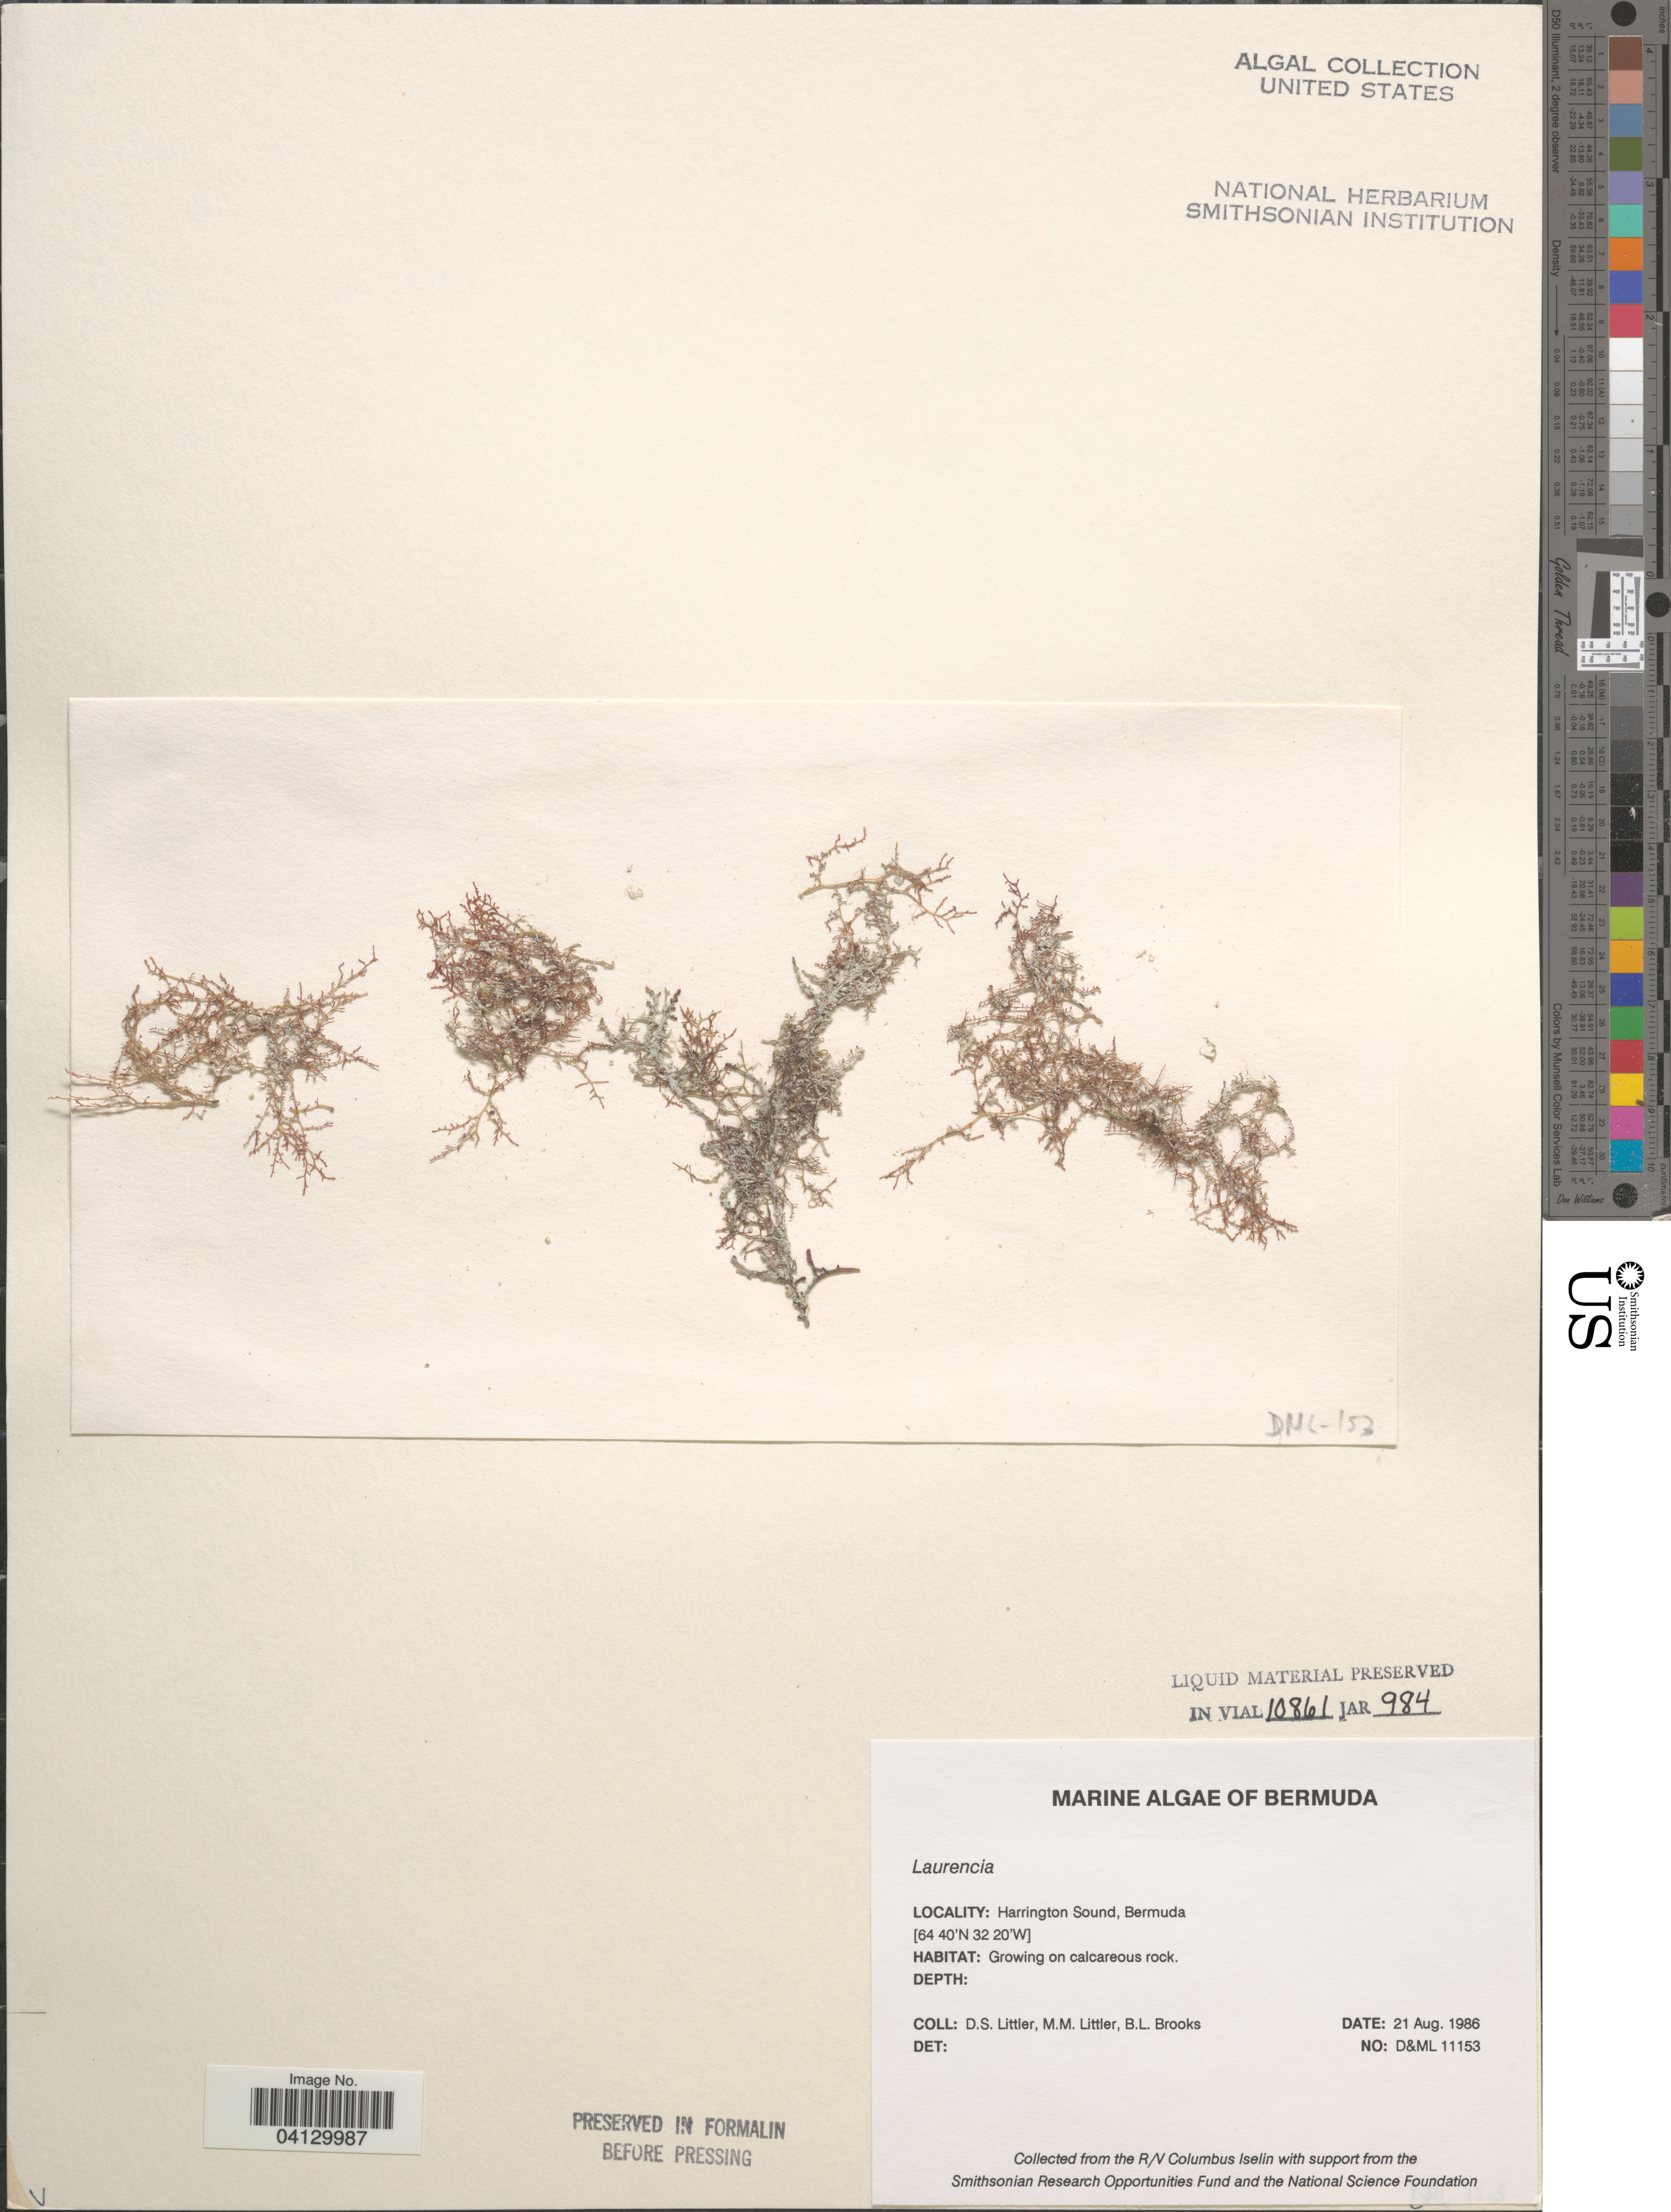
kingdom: Plantae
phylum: Rhodophyta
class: Florideophyceae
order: Ceramiales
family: Rhodomelaceae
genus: Laurencia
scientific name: Laurencia sp.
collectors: D. S. Littler & B. Brooks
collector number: D&ML 11153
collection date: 1986-08-21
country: Bermuda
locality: Harrington Sound.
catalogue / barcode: US 328780